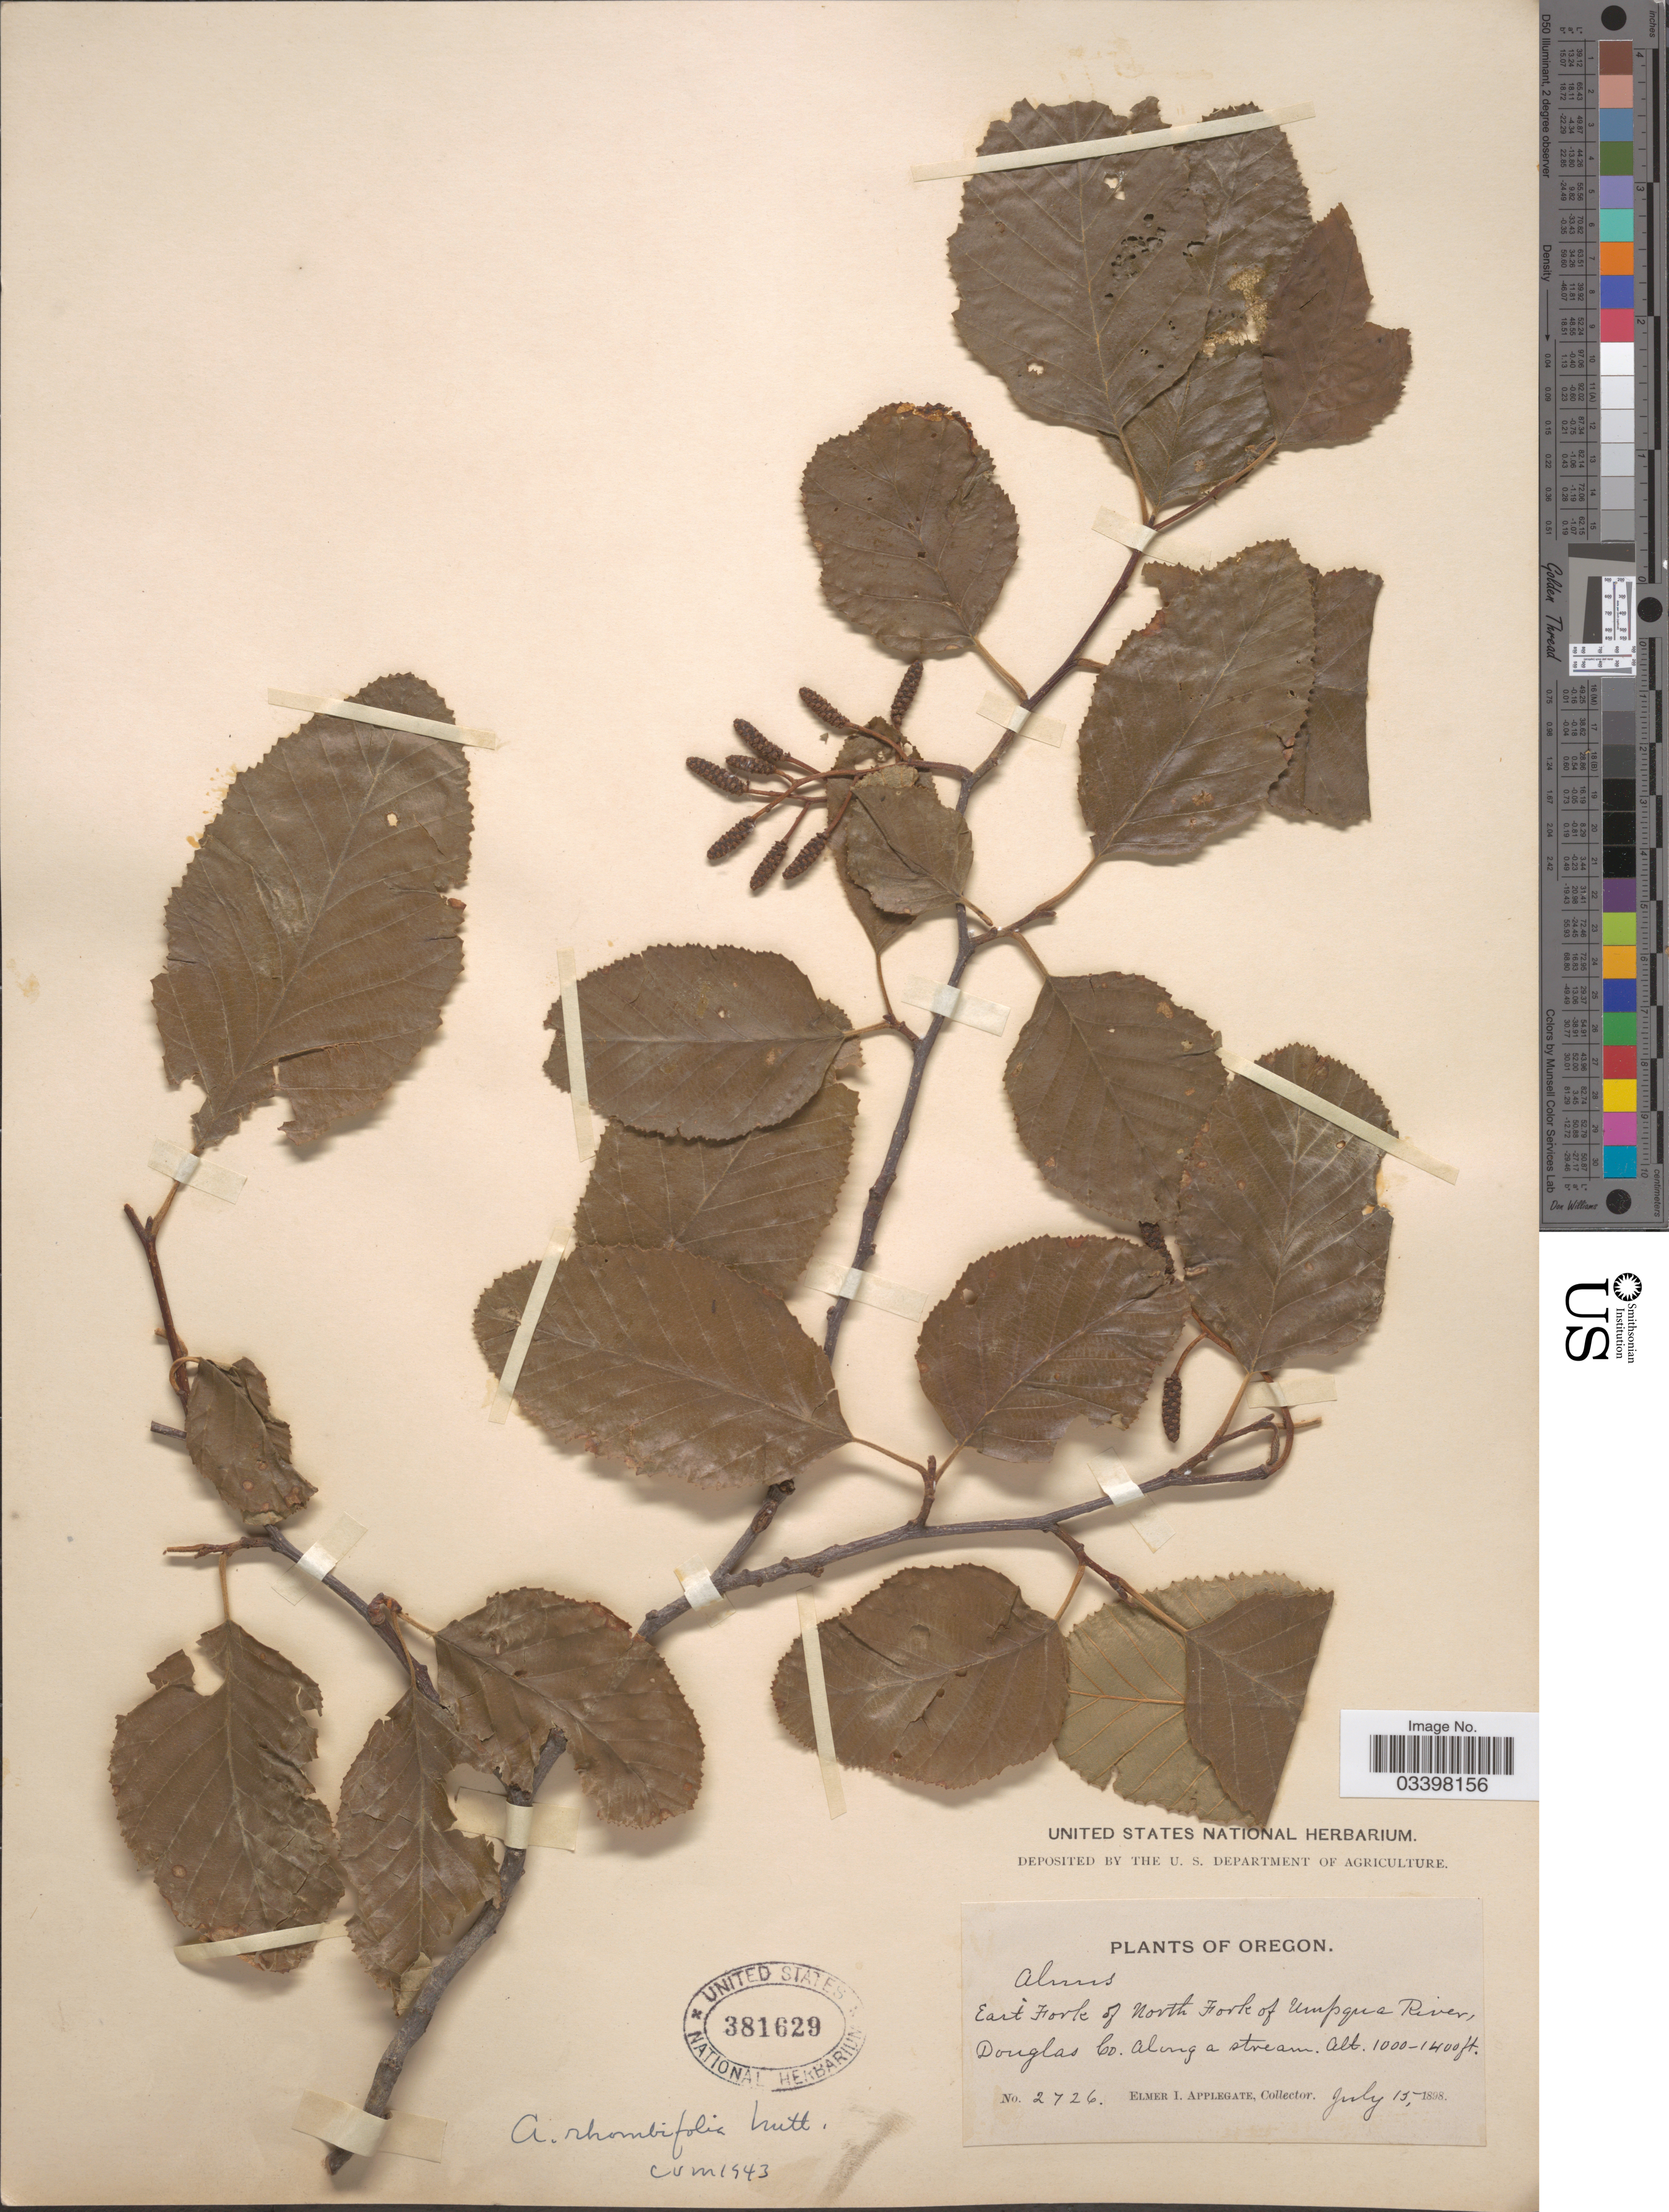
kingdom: Plantae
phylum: Tracheophyta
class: Magnoliopsida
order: Fagales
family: Betulaceae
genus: Alnus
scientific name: Alnus rhombifolia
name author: Nutt.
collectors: E. I. Applegate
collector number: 2726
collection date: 1898-07-15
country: United States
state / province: Oregon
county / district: Douglas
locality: East Fork of North Fork of Umpqua River, Douglas Co.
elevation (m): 305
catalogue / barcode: US 381629